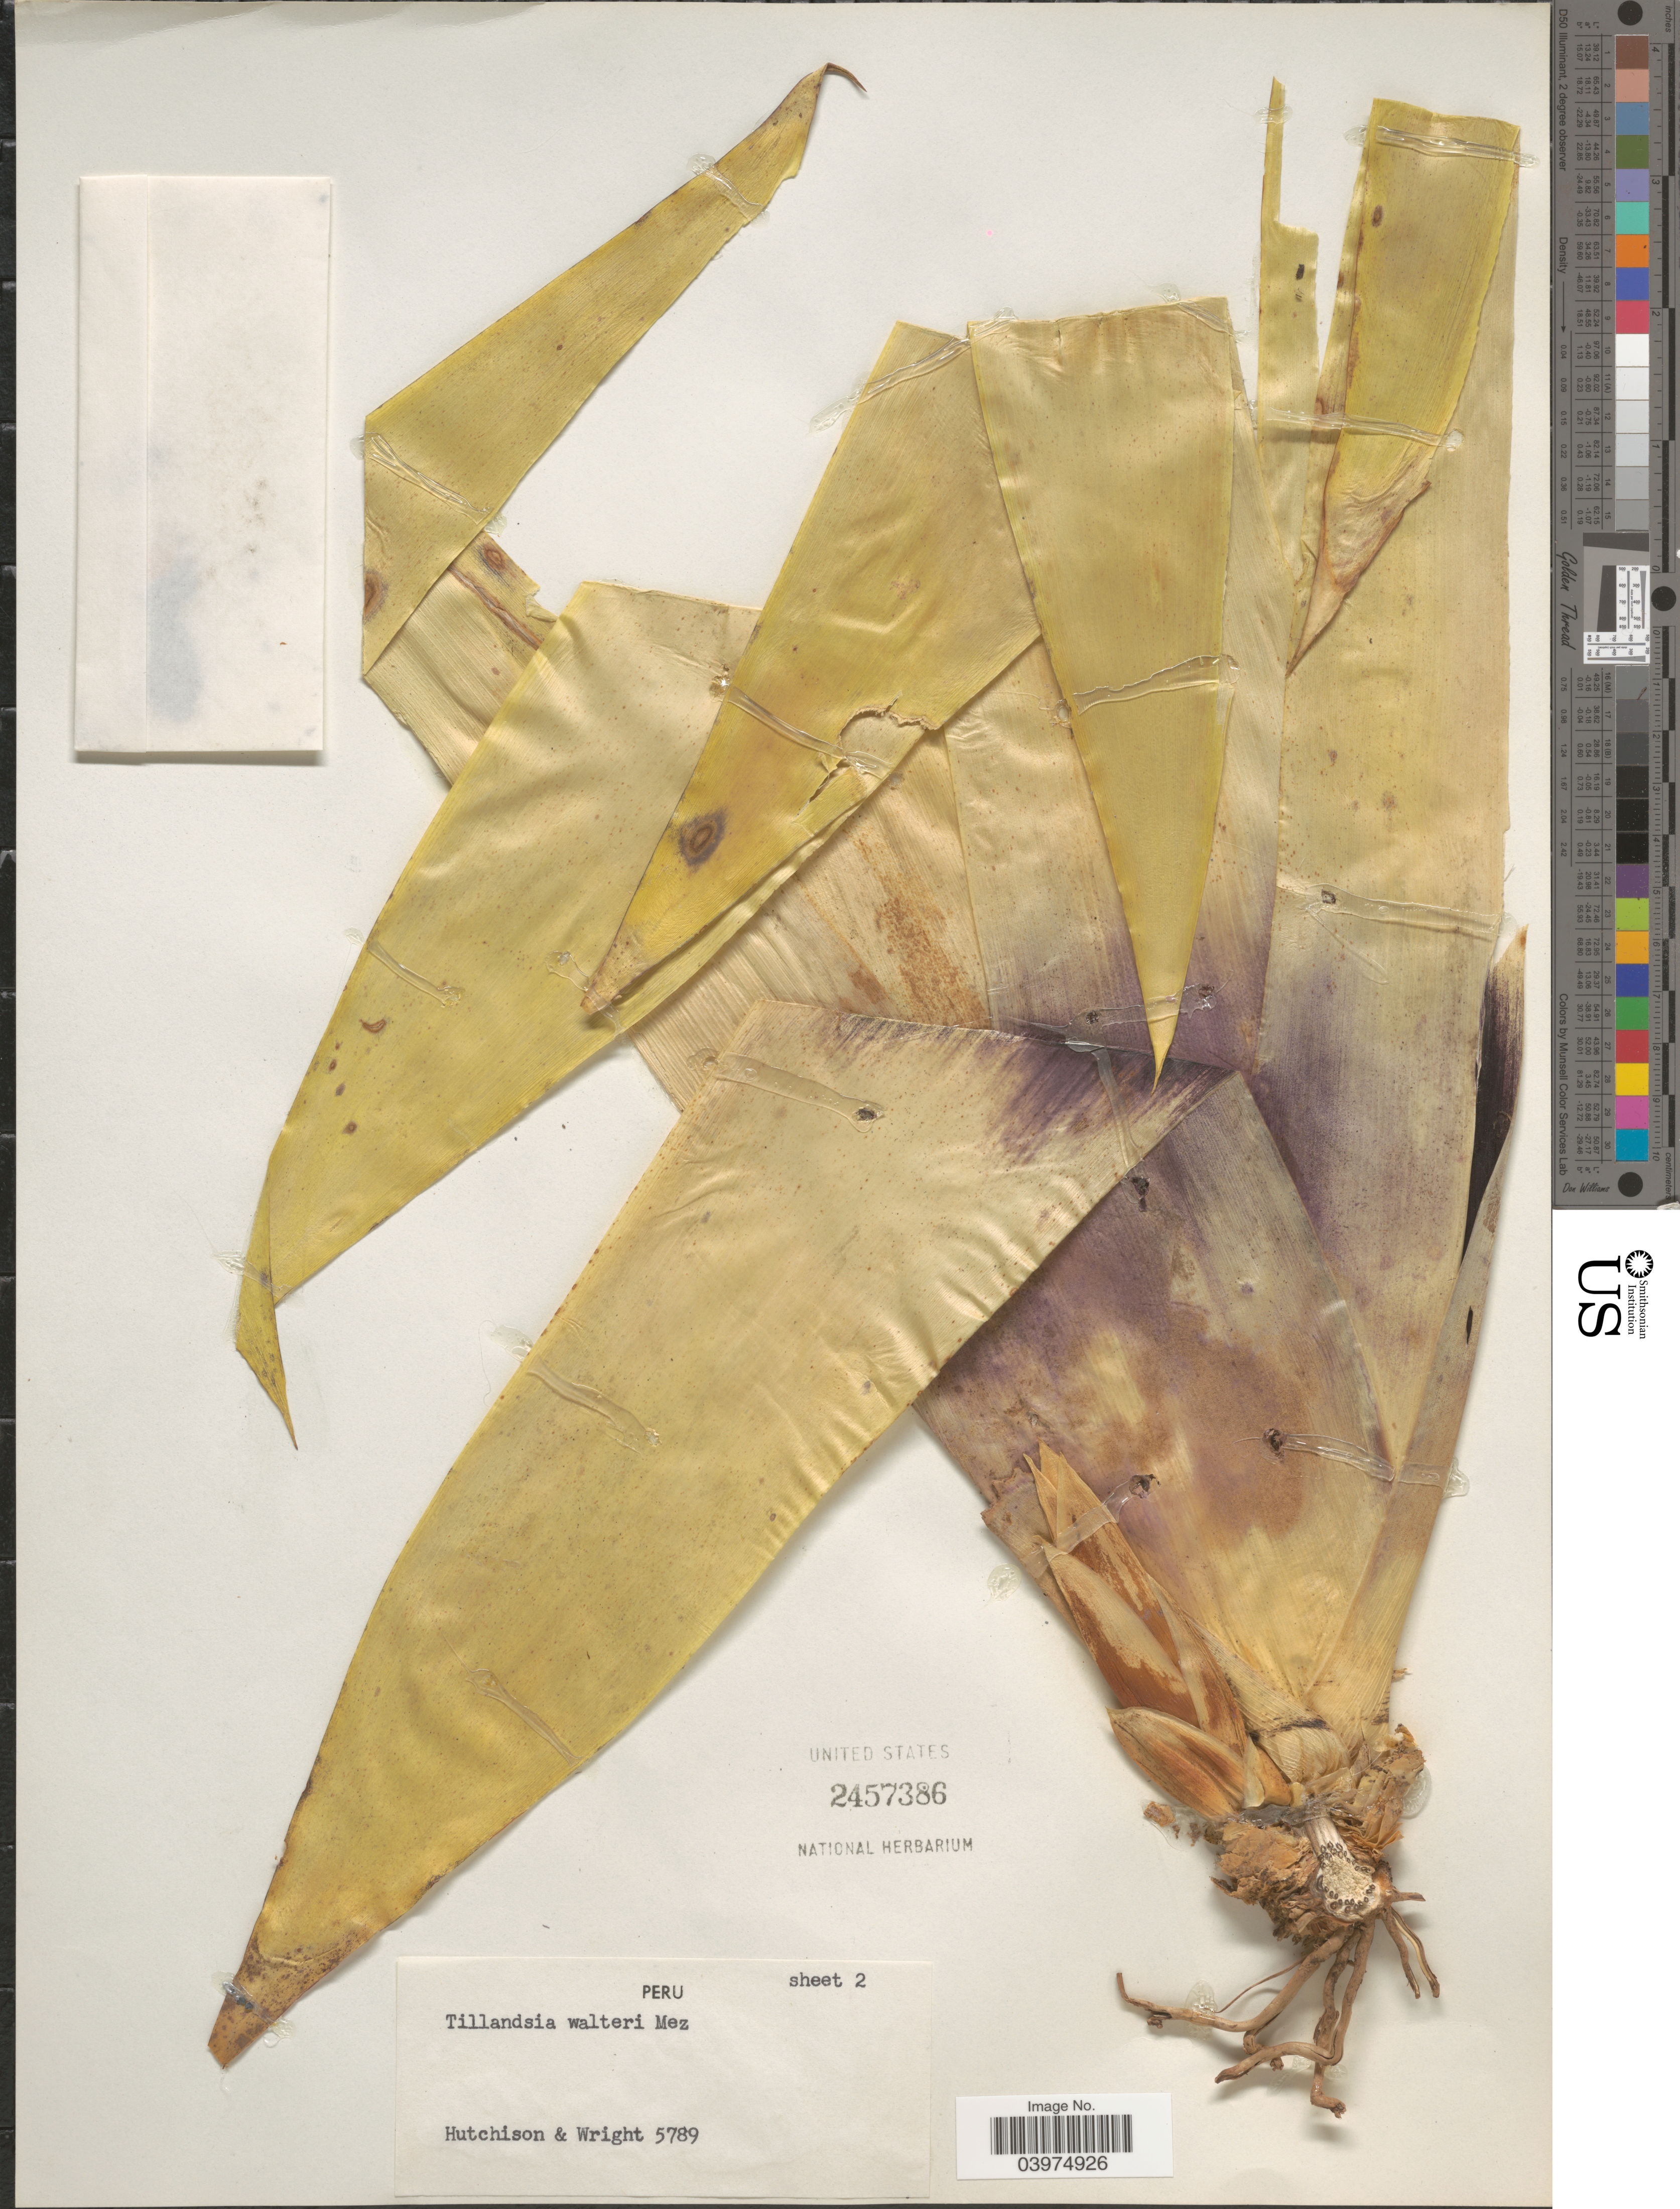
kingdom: Plantae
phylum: Tracheophyta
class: Liliopsida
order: Poales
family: Bromeliaceae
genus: Tillandsia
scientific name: Tillandsia walteri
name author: Mez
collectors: -- Hutchison & Wright, --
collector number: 5789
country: Peru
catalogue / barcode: US 2457386